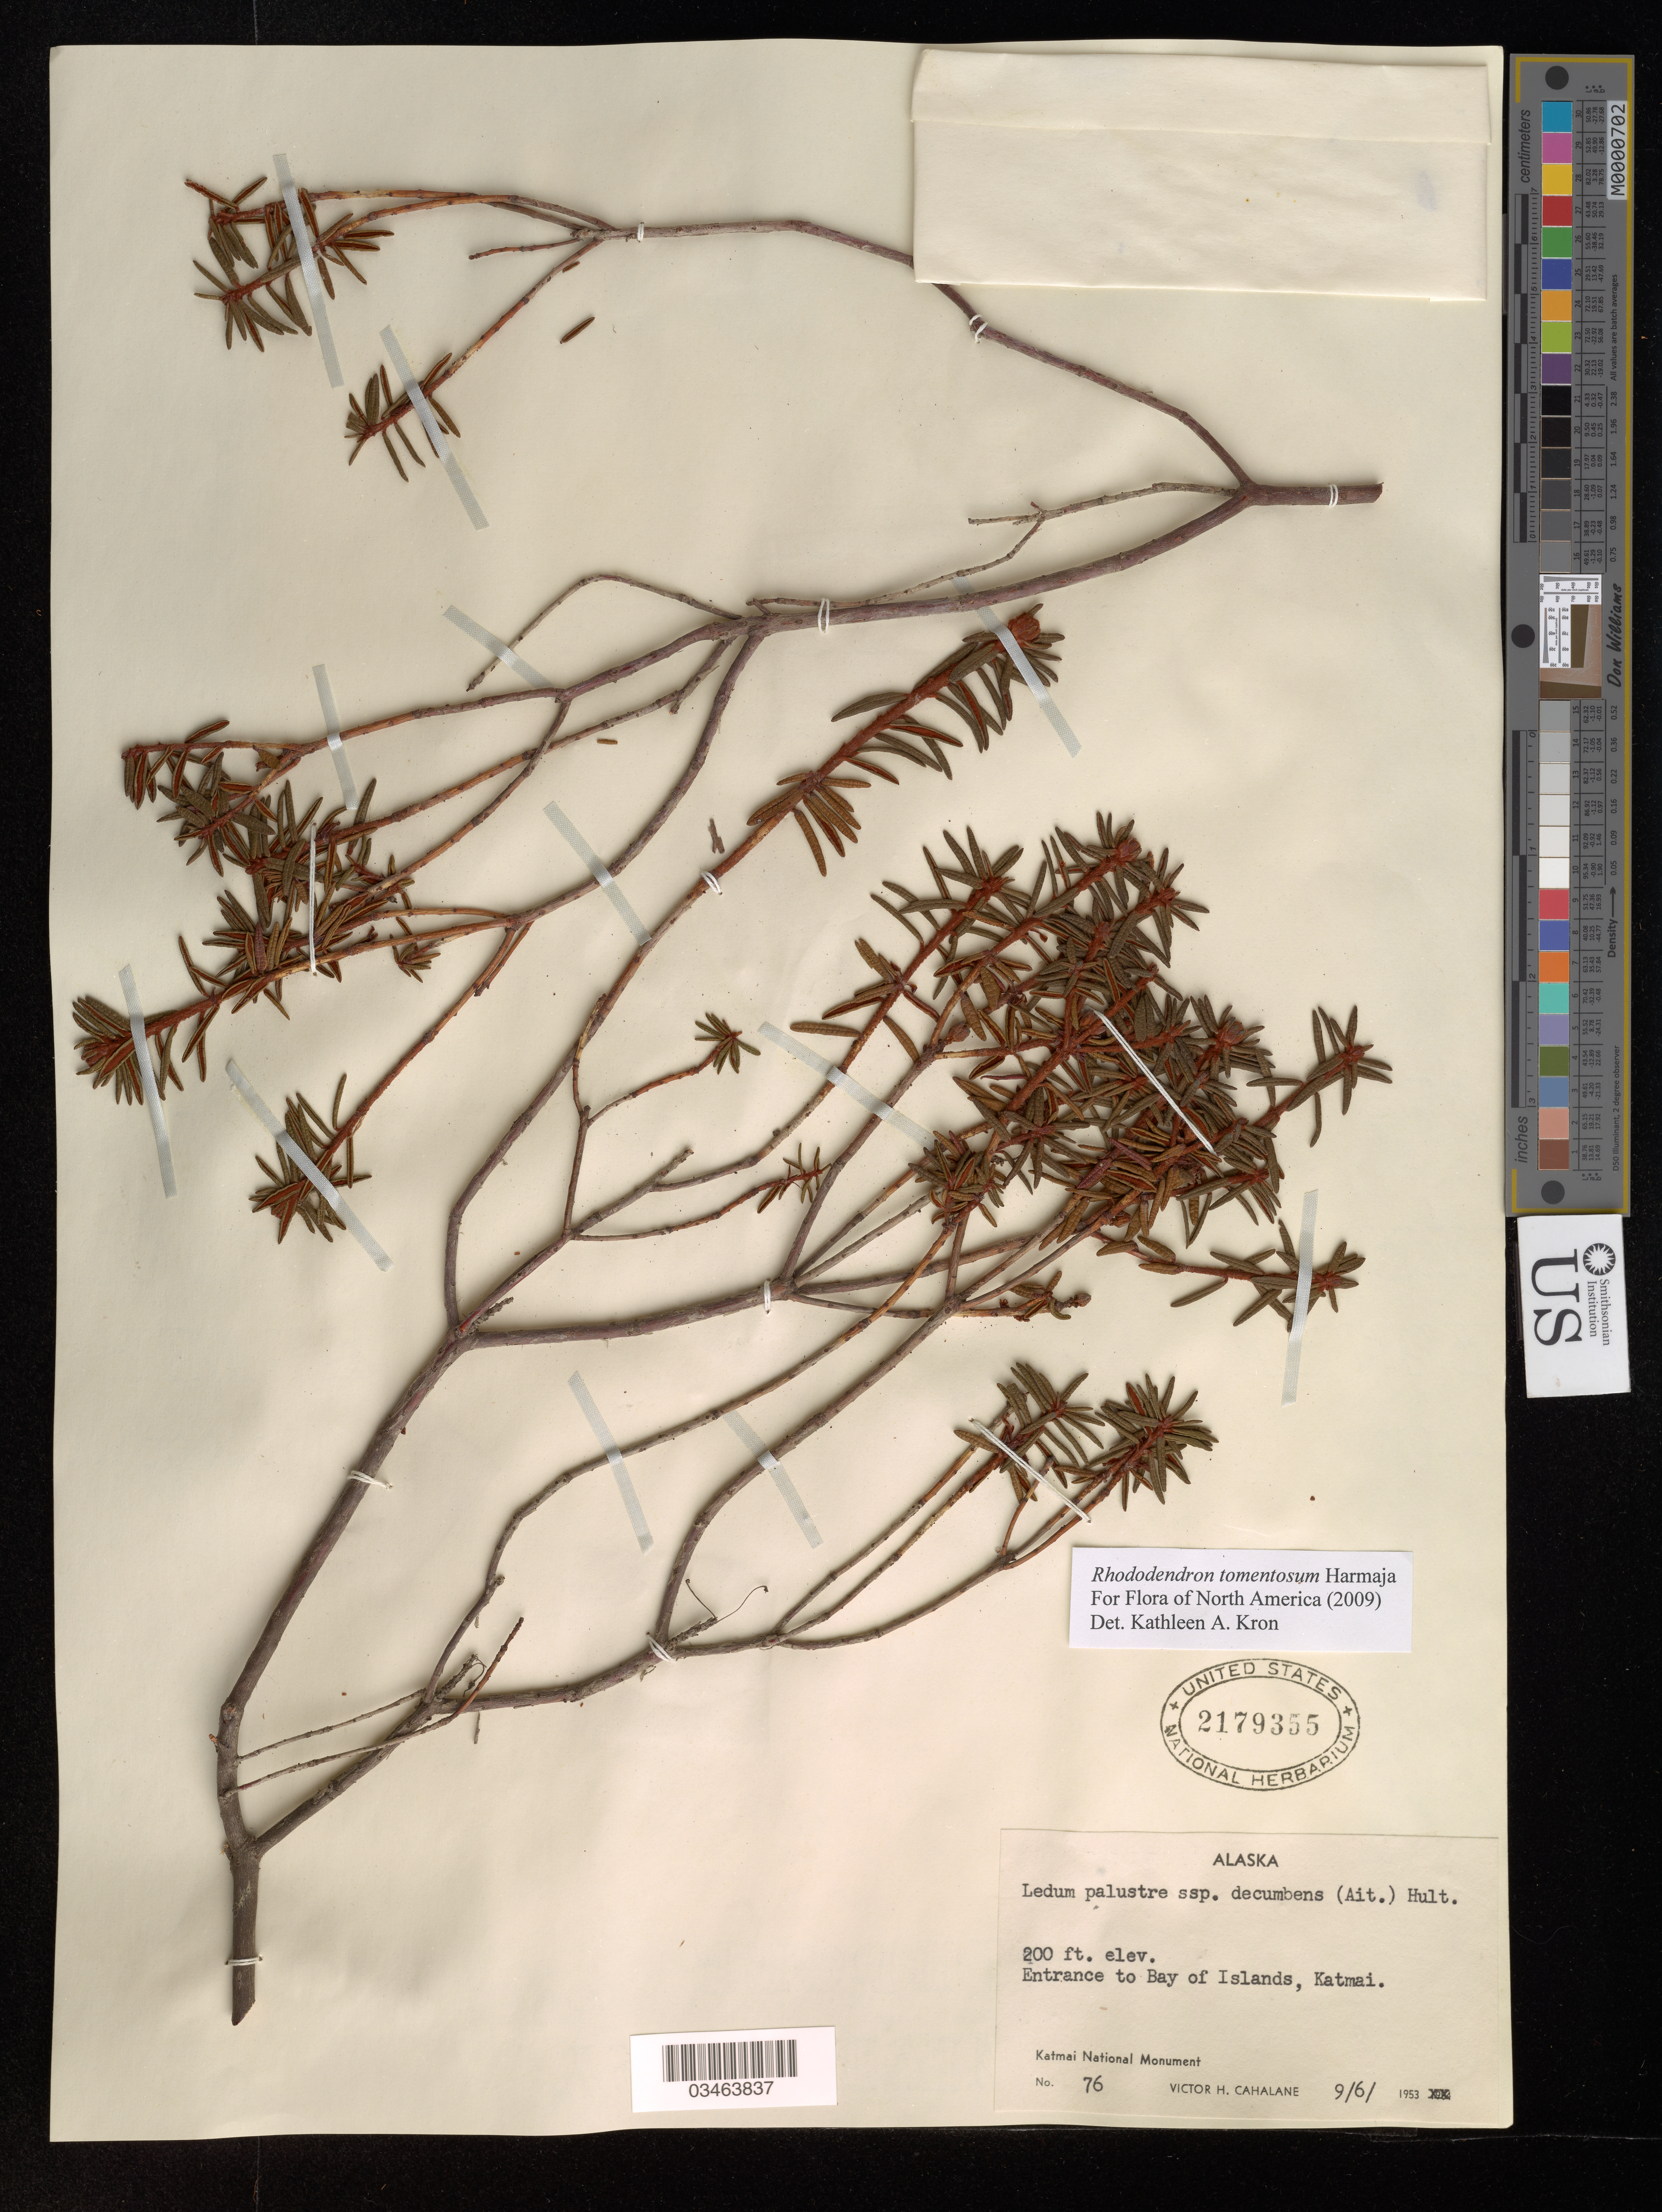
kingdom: Plantae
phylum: Tracheophyta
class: Magnoliopsida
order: Ericales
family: Ericaceae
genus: Rhododendron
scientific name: Rhododendron tomentosum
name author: Harmaja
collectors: V. Cahalane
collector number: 76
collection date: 1953-09-06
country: United States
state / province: Alaska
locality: Entrance to Bay of Islands, Katmai.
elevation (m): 61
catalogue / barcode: US 2179355